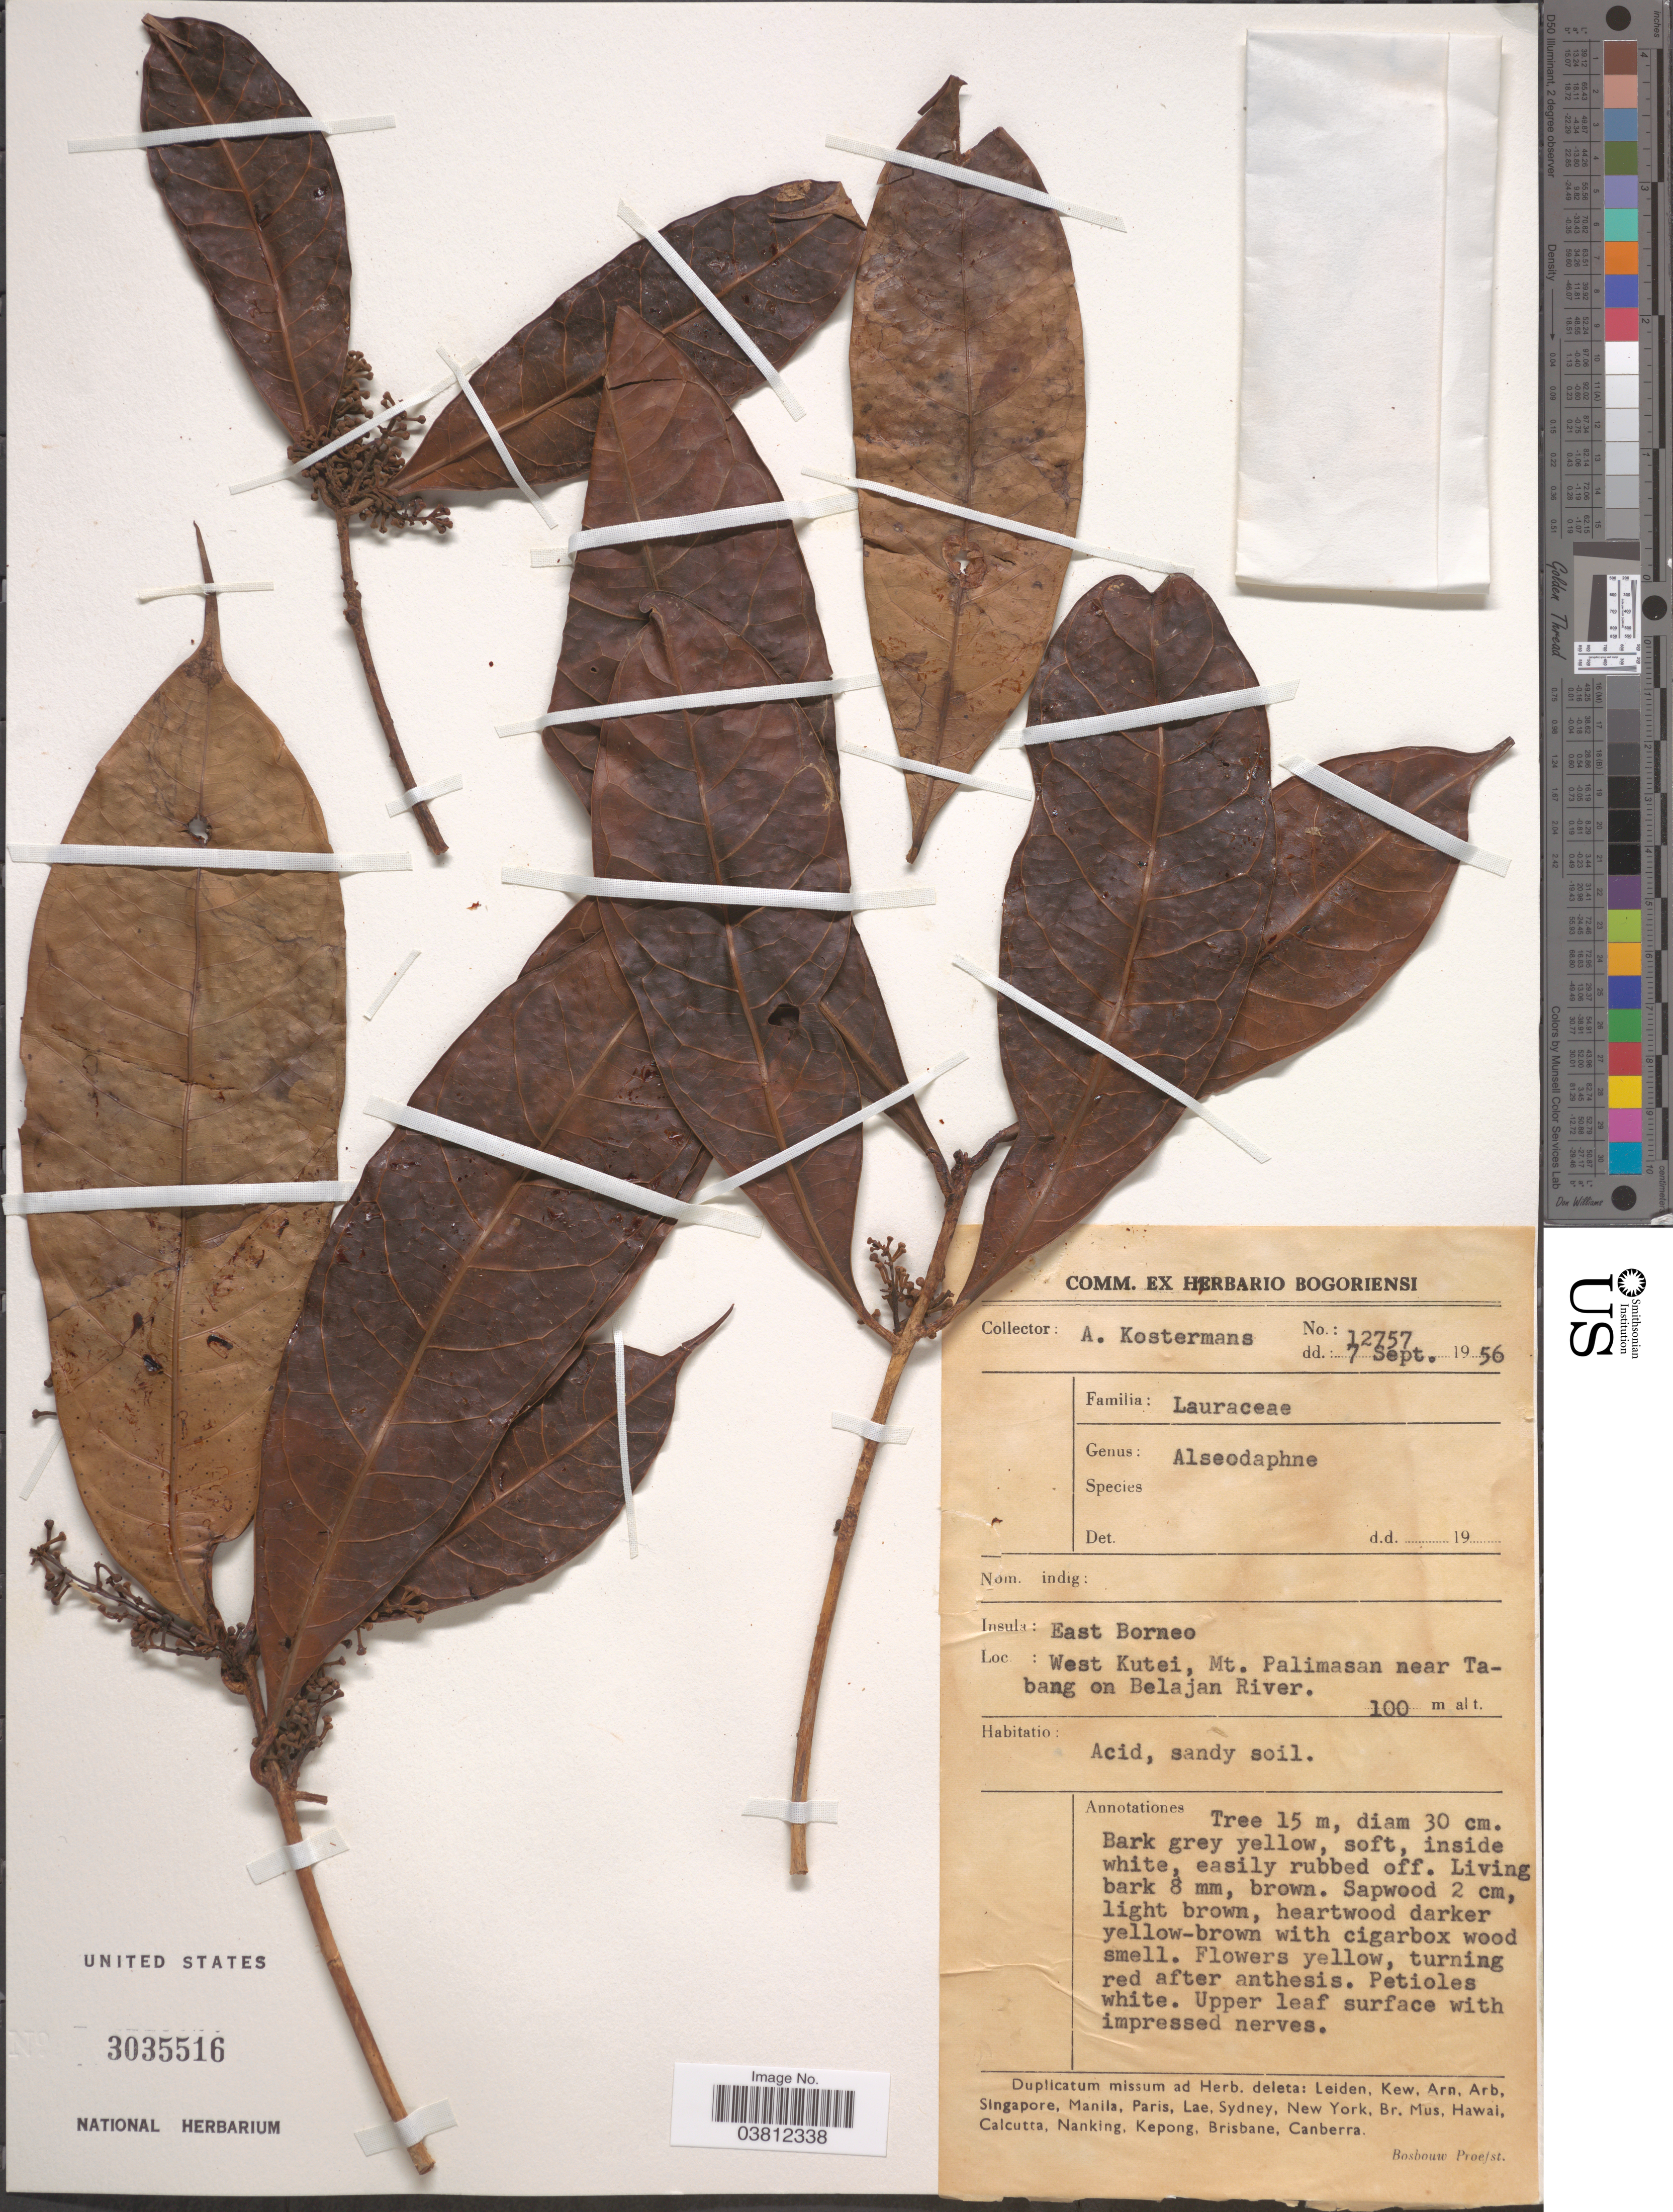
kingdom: Plantae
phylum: Tracheophyta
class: Magnoliopsida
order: Laurales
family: Lauraceae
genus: Alseodaphne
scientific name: Alseodaphne sp.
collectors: A. J. G. Kostermans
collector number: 12757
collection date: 1956-09-07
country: Indonesia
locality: Insula: East Borneo. West Kutei, Mt. Palimasan near Tabang on Belajan River.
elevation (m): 100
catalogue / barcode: US 3035516